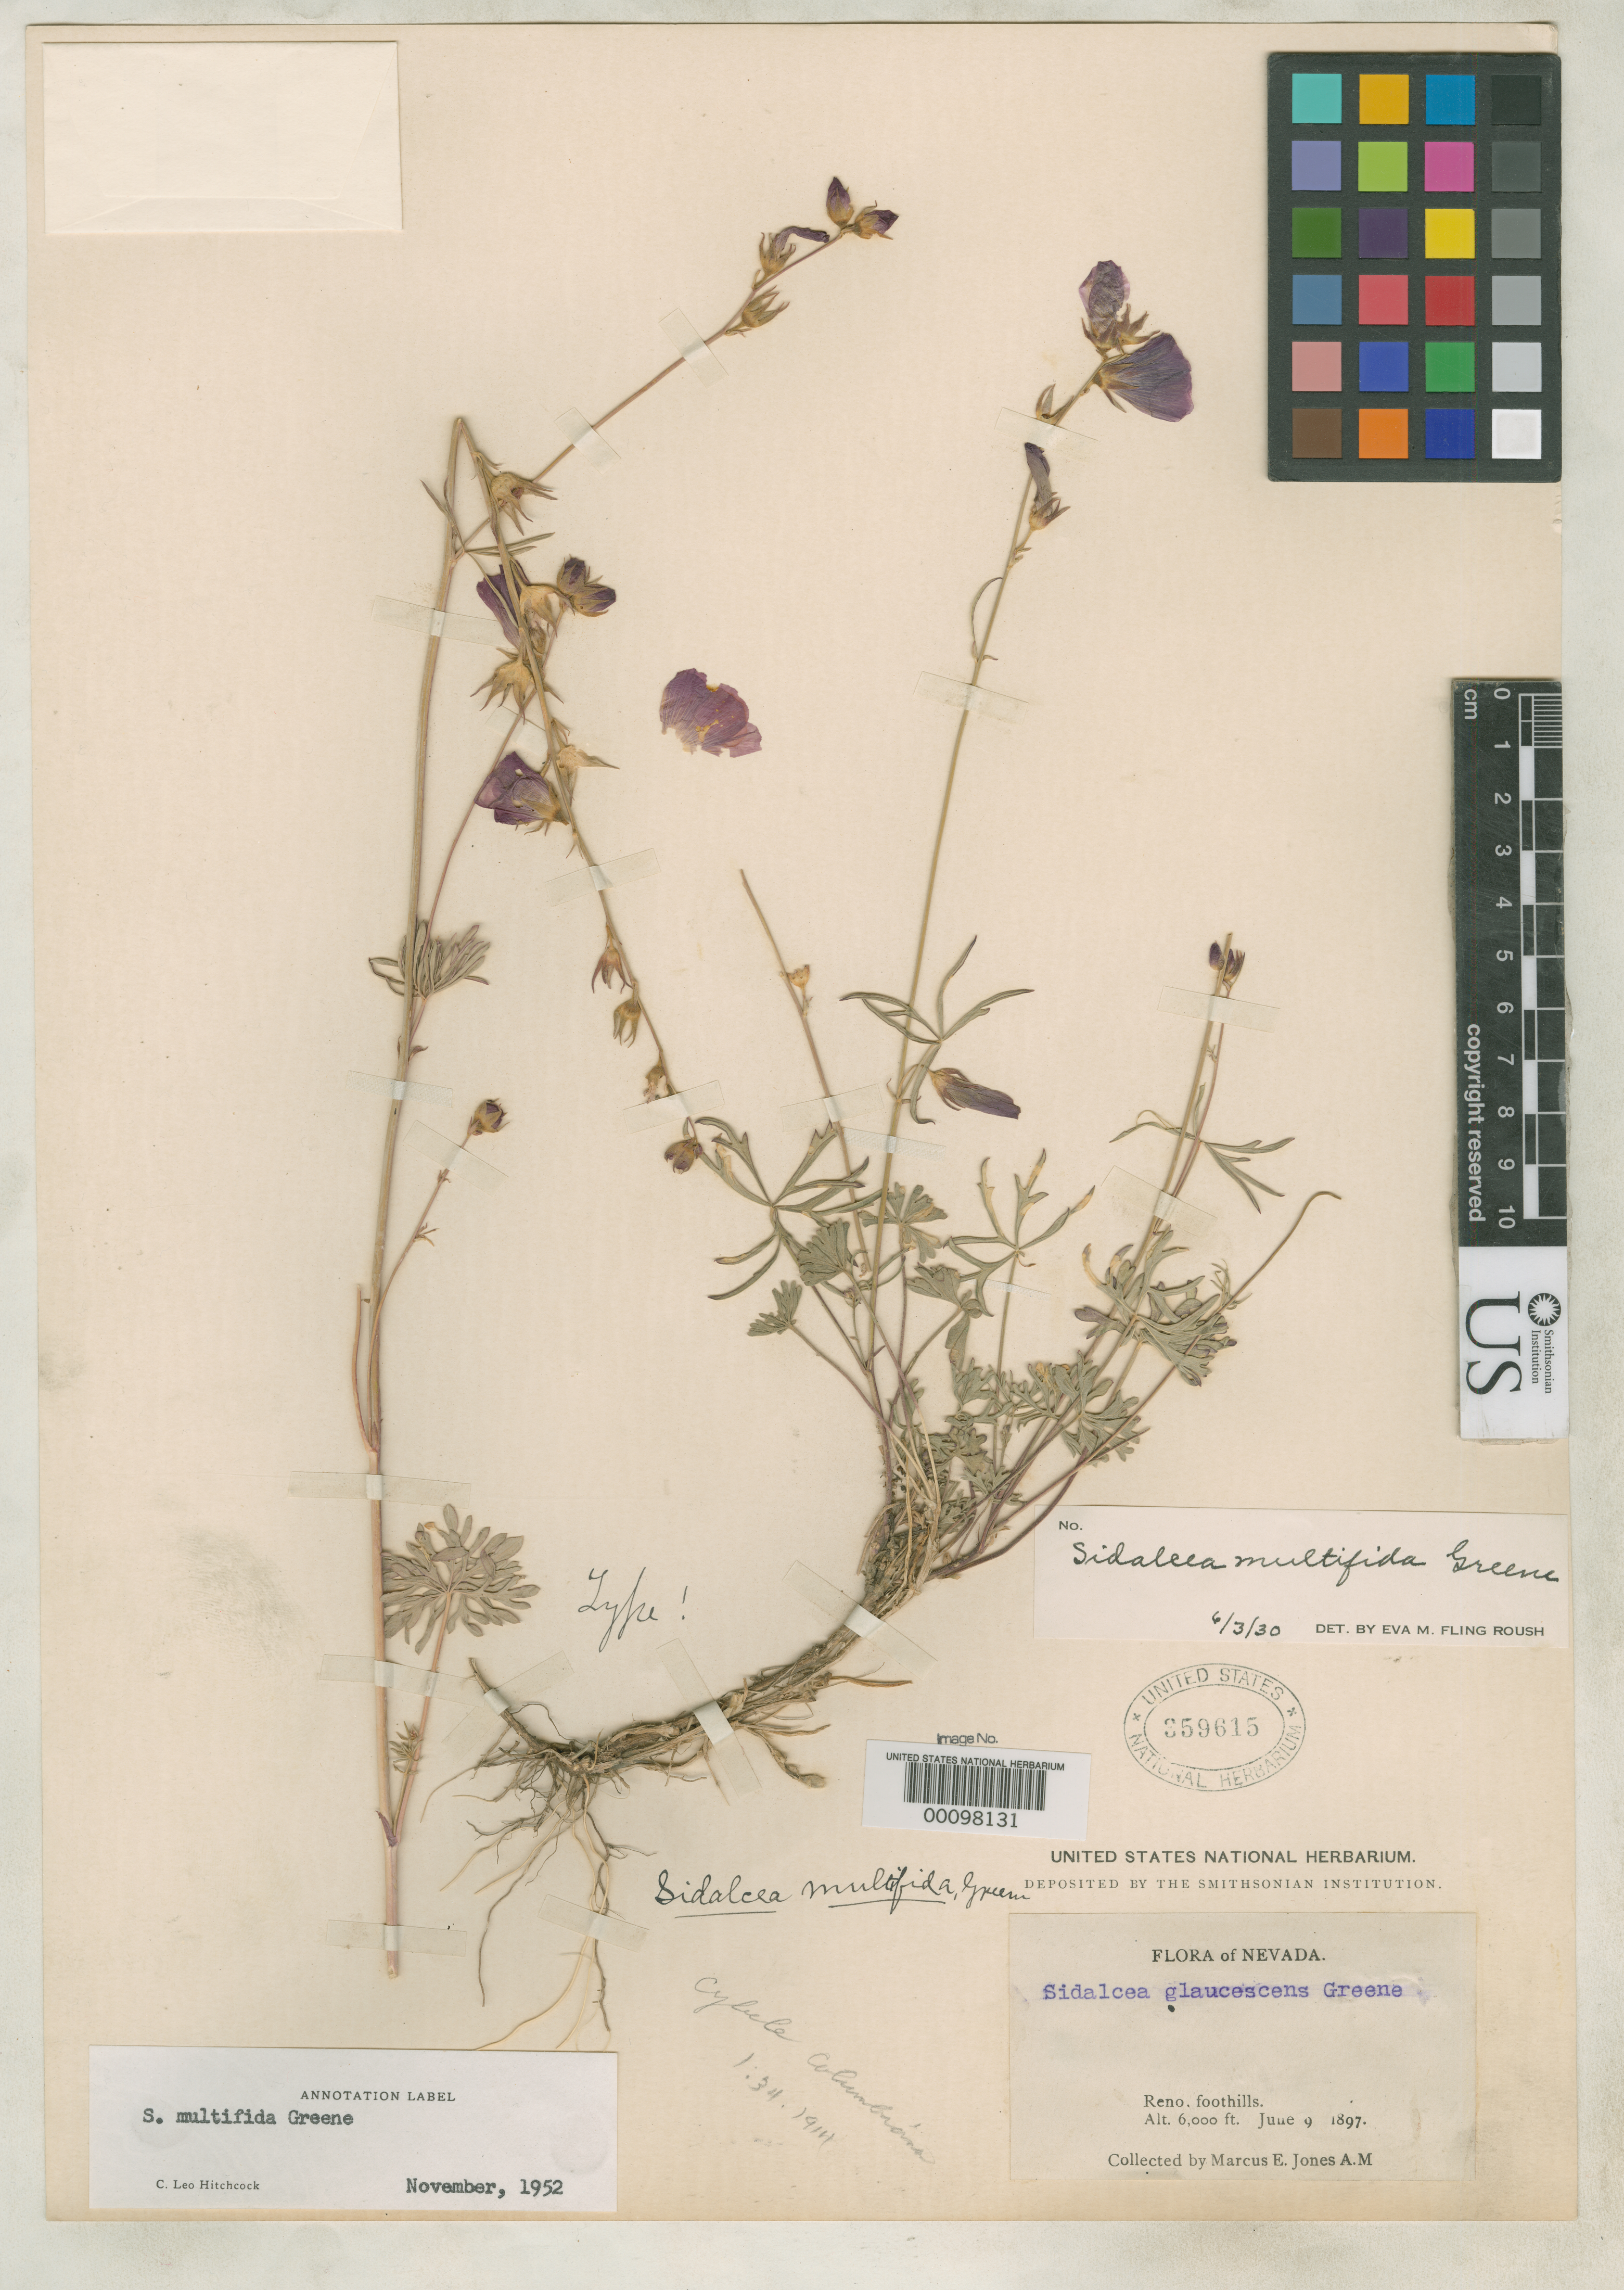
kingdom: Plantae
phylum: Tracheophyta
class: Magnoliopsida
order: Malvales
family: Malvaceae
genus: Sidalcea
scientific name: Sidalcea multifida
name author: Greene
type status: Holotype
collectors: M. E. Jones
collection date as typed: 09 Jun 1897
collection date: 1897-06-09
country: United States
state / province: Nevada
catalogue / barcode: US 359615